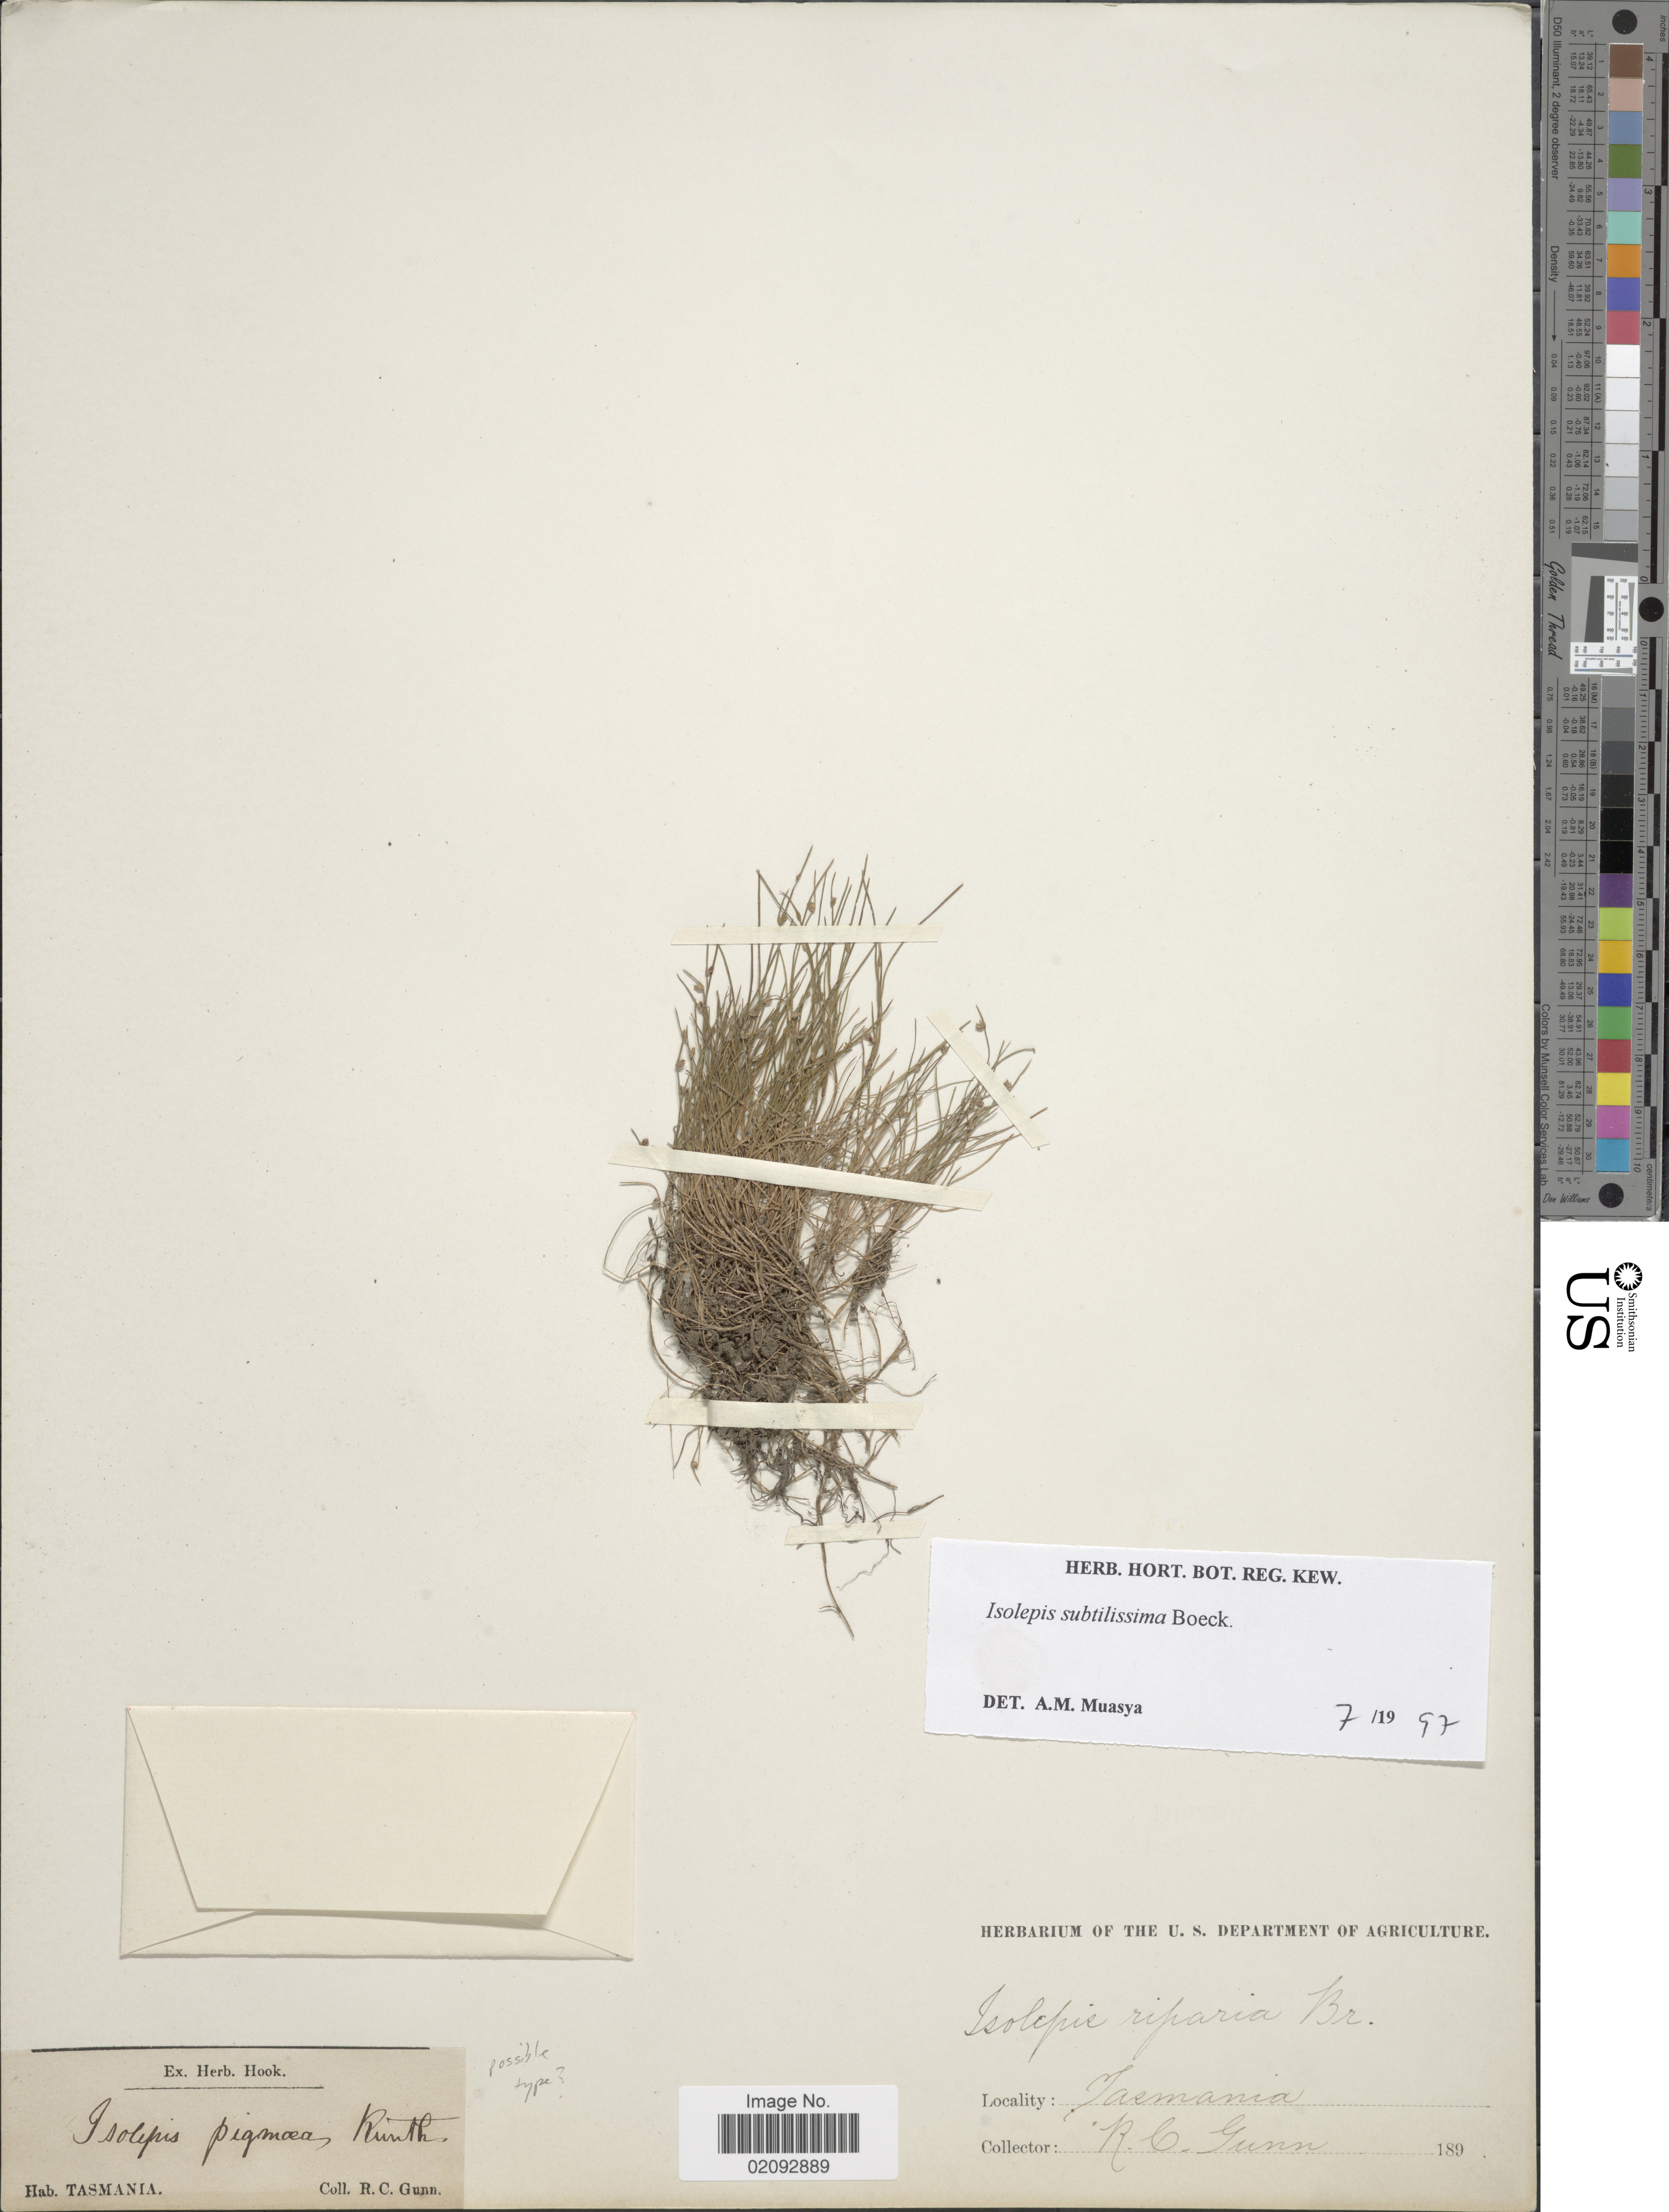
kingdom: Plantae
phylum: Tracheophyta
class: Liliopsida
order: Poales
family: Cyperaceae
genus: Isolepis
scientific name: Isolepis subtilissima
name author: Boeckeler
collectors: R. Gunn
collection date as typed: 189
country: Australia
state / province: Tasmania